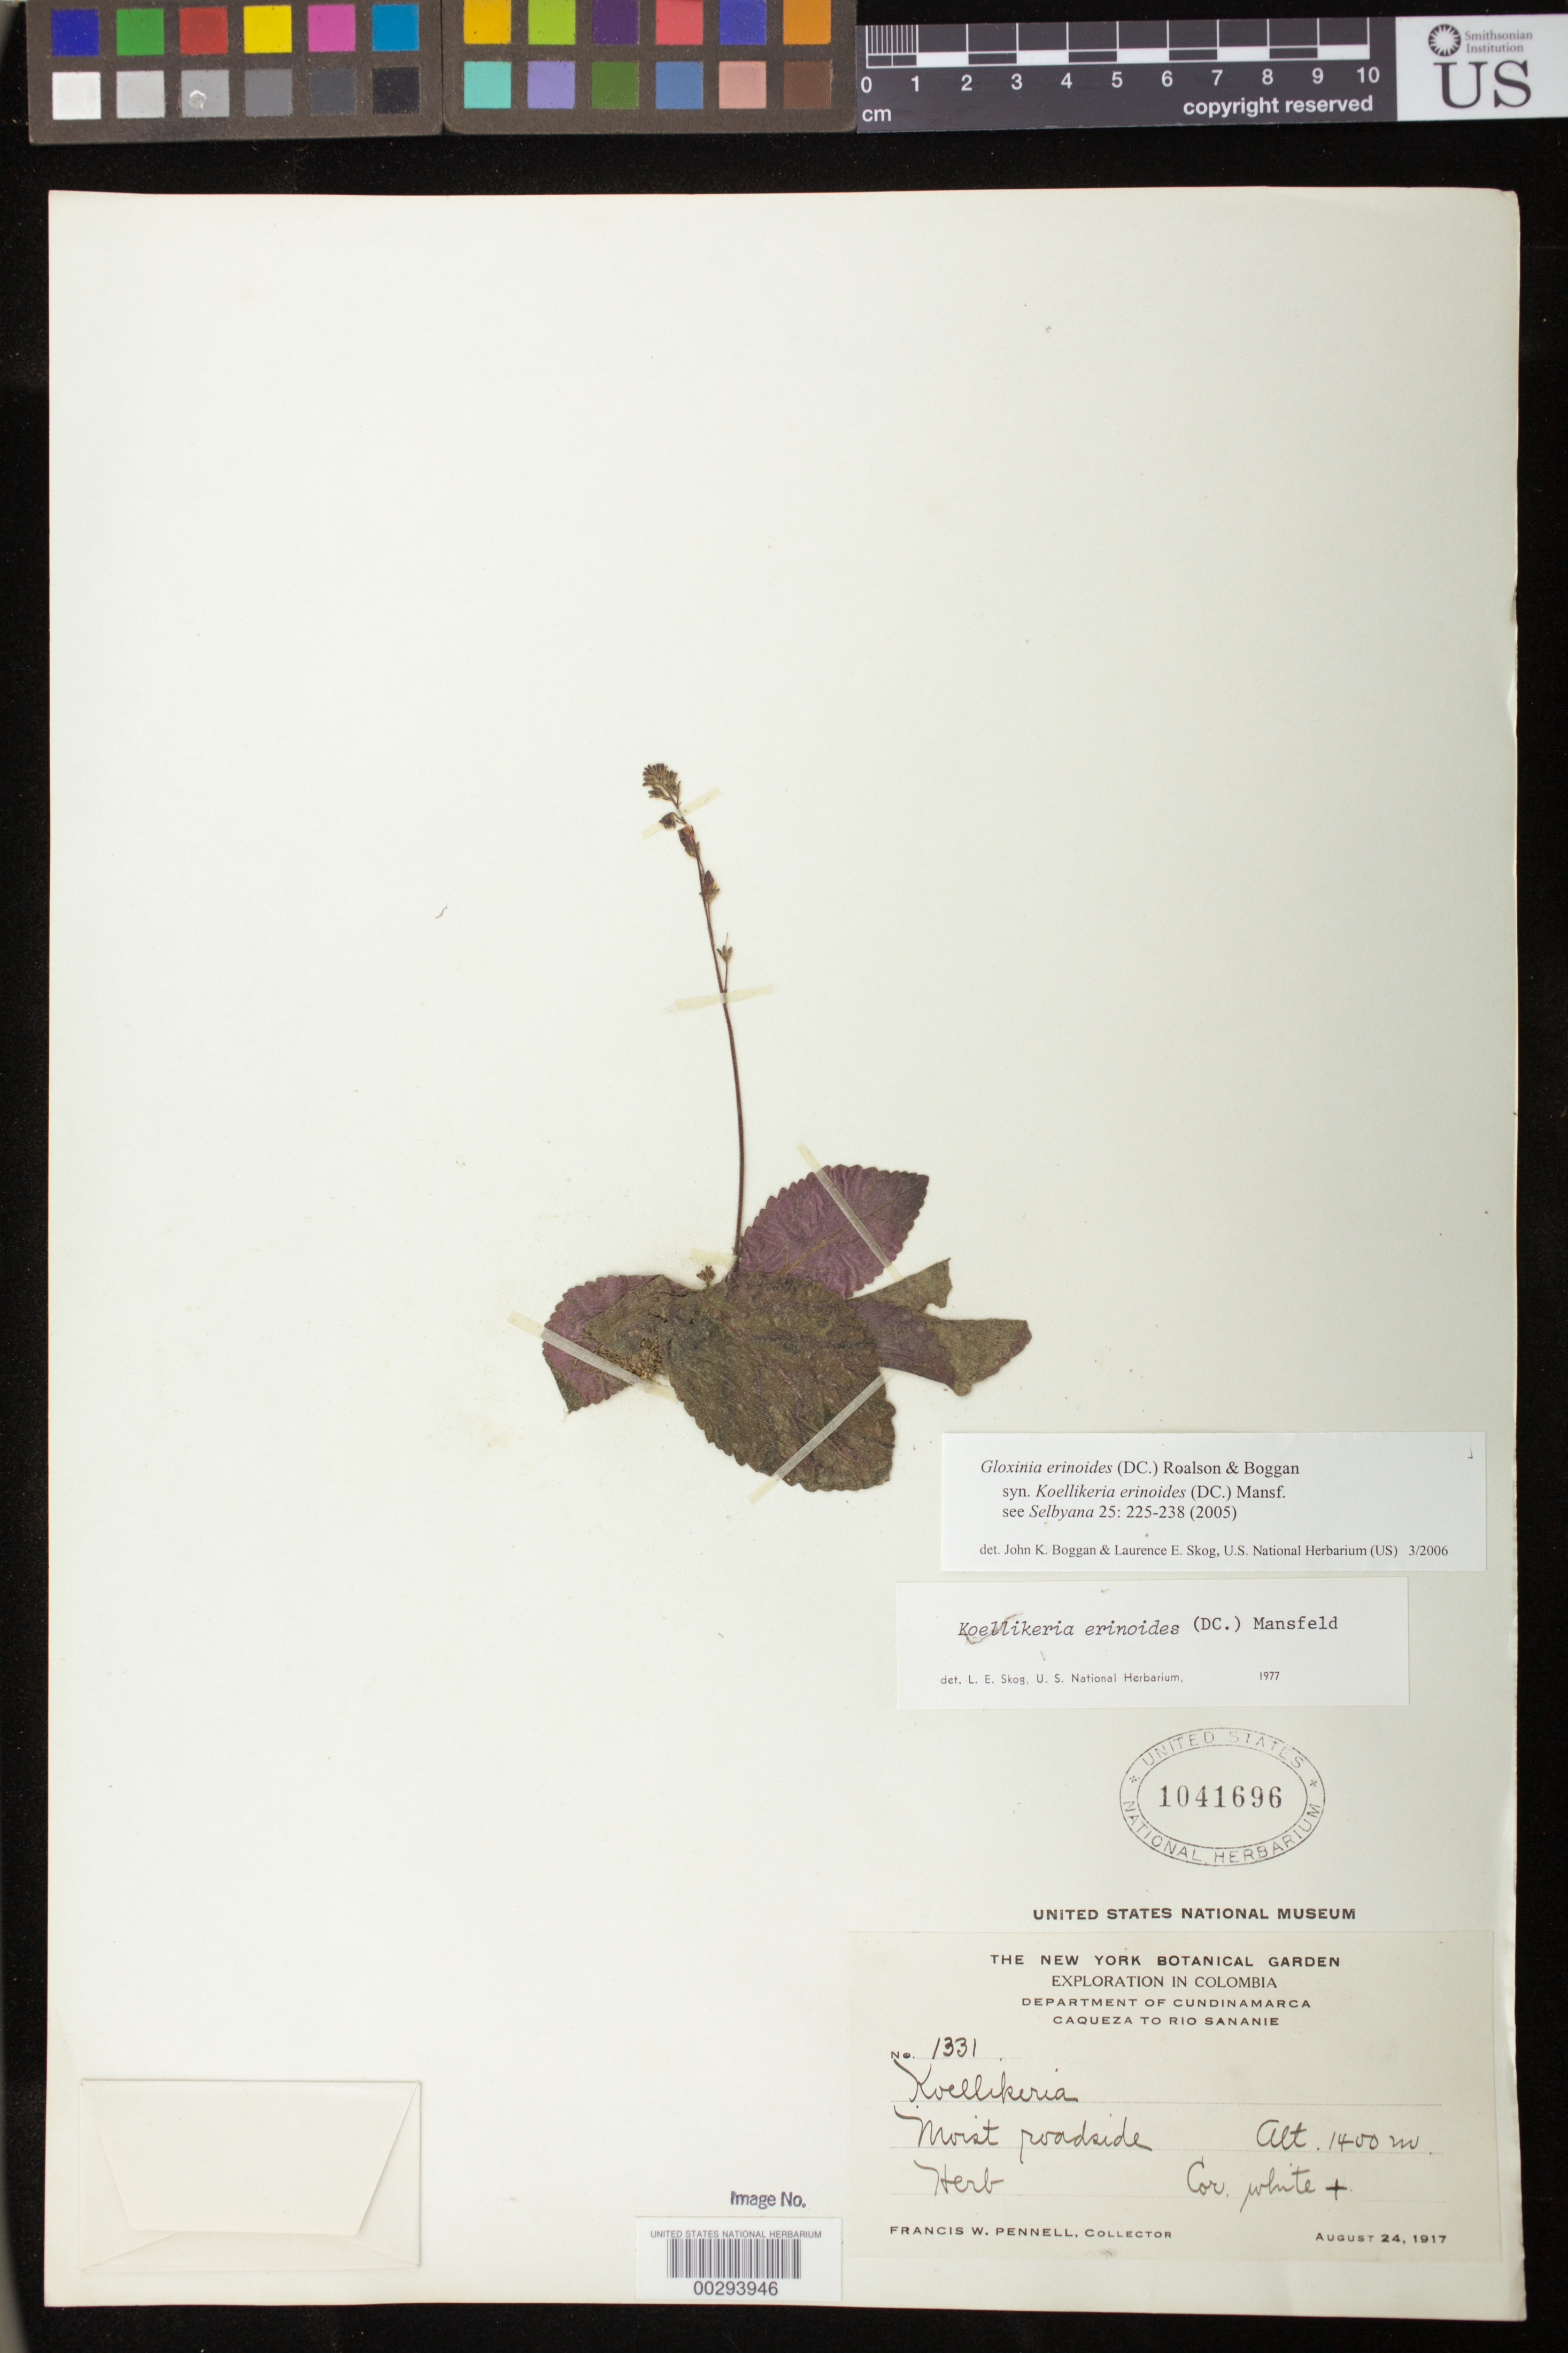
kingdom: Plantae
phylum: Tracheophyta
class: Magnoliopsida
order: Lamiales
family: Gesneriaceae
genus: Gloxinia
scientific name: Gloxinia erinoides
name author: (DC.) Roalson & Boggan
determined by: Boggan, J. K.; Skog, L. E.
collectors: F. W. Pennell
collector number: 1331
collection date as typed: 24 Aug 1917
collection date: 1917-08-24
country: Colombia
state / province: Cundinamarca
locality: Caqueza to Rio Sananie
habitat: Moist roadside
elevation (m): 1400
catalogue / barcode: US 1041696